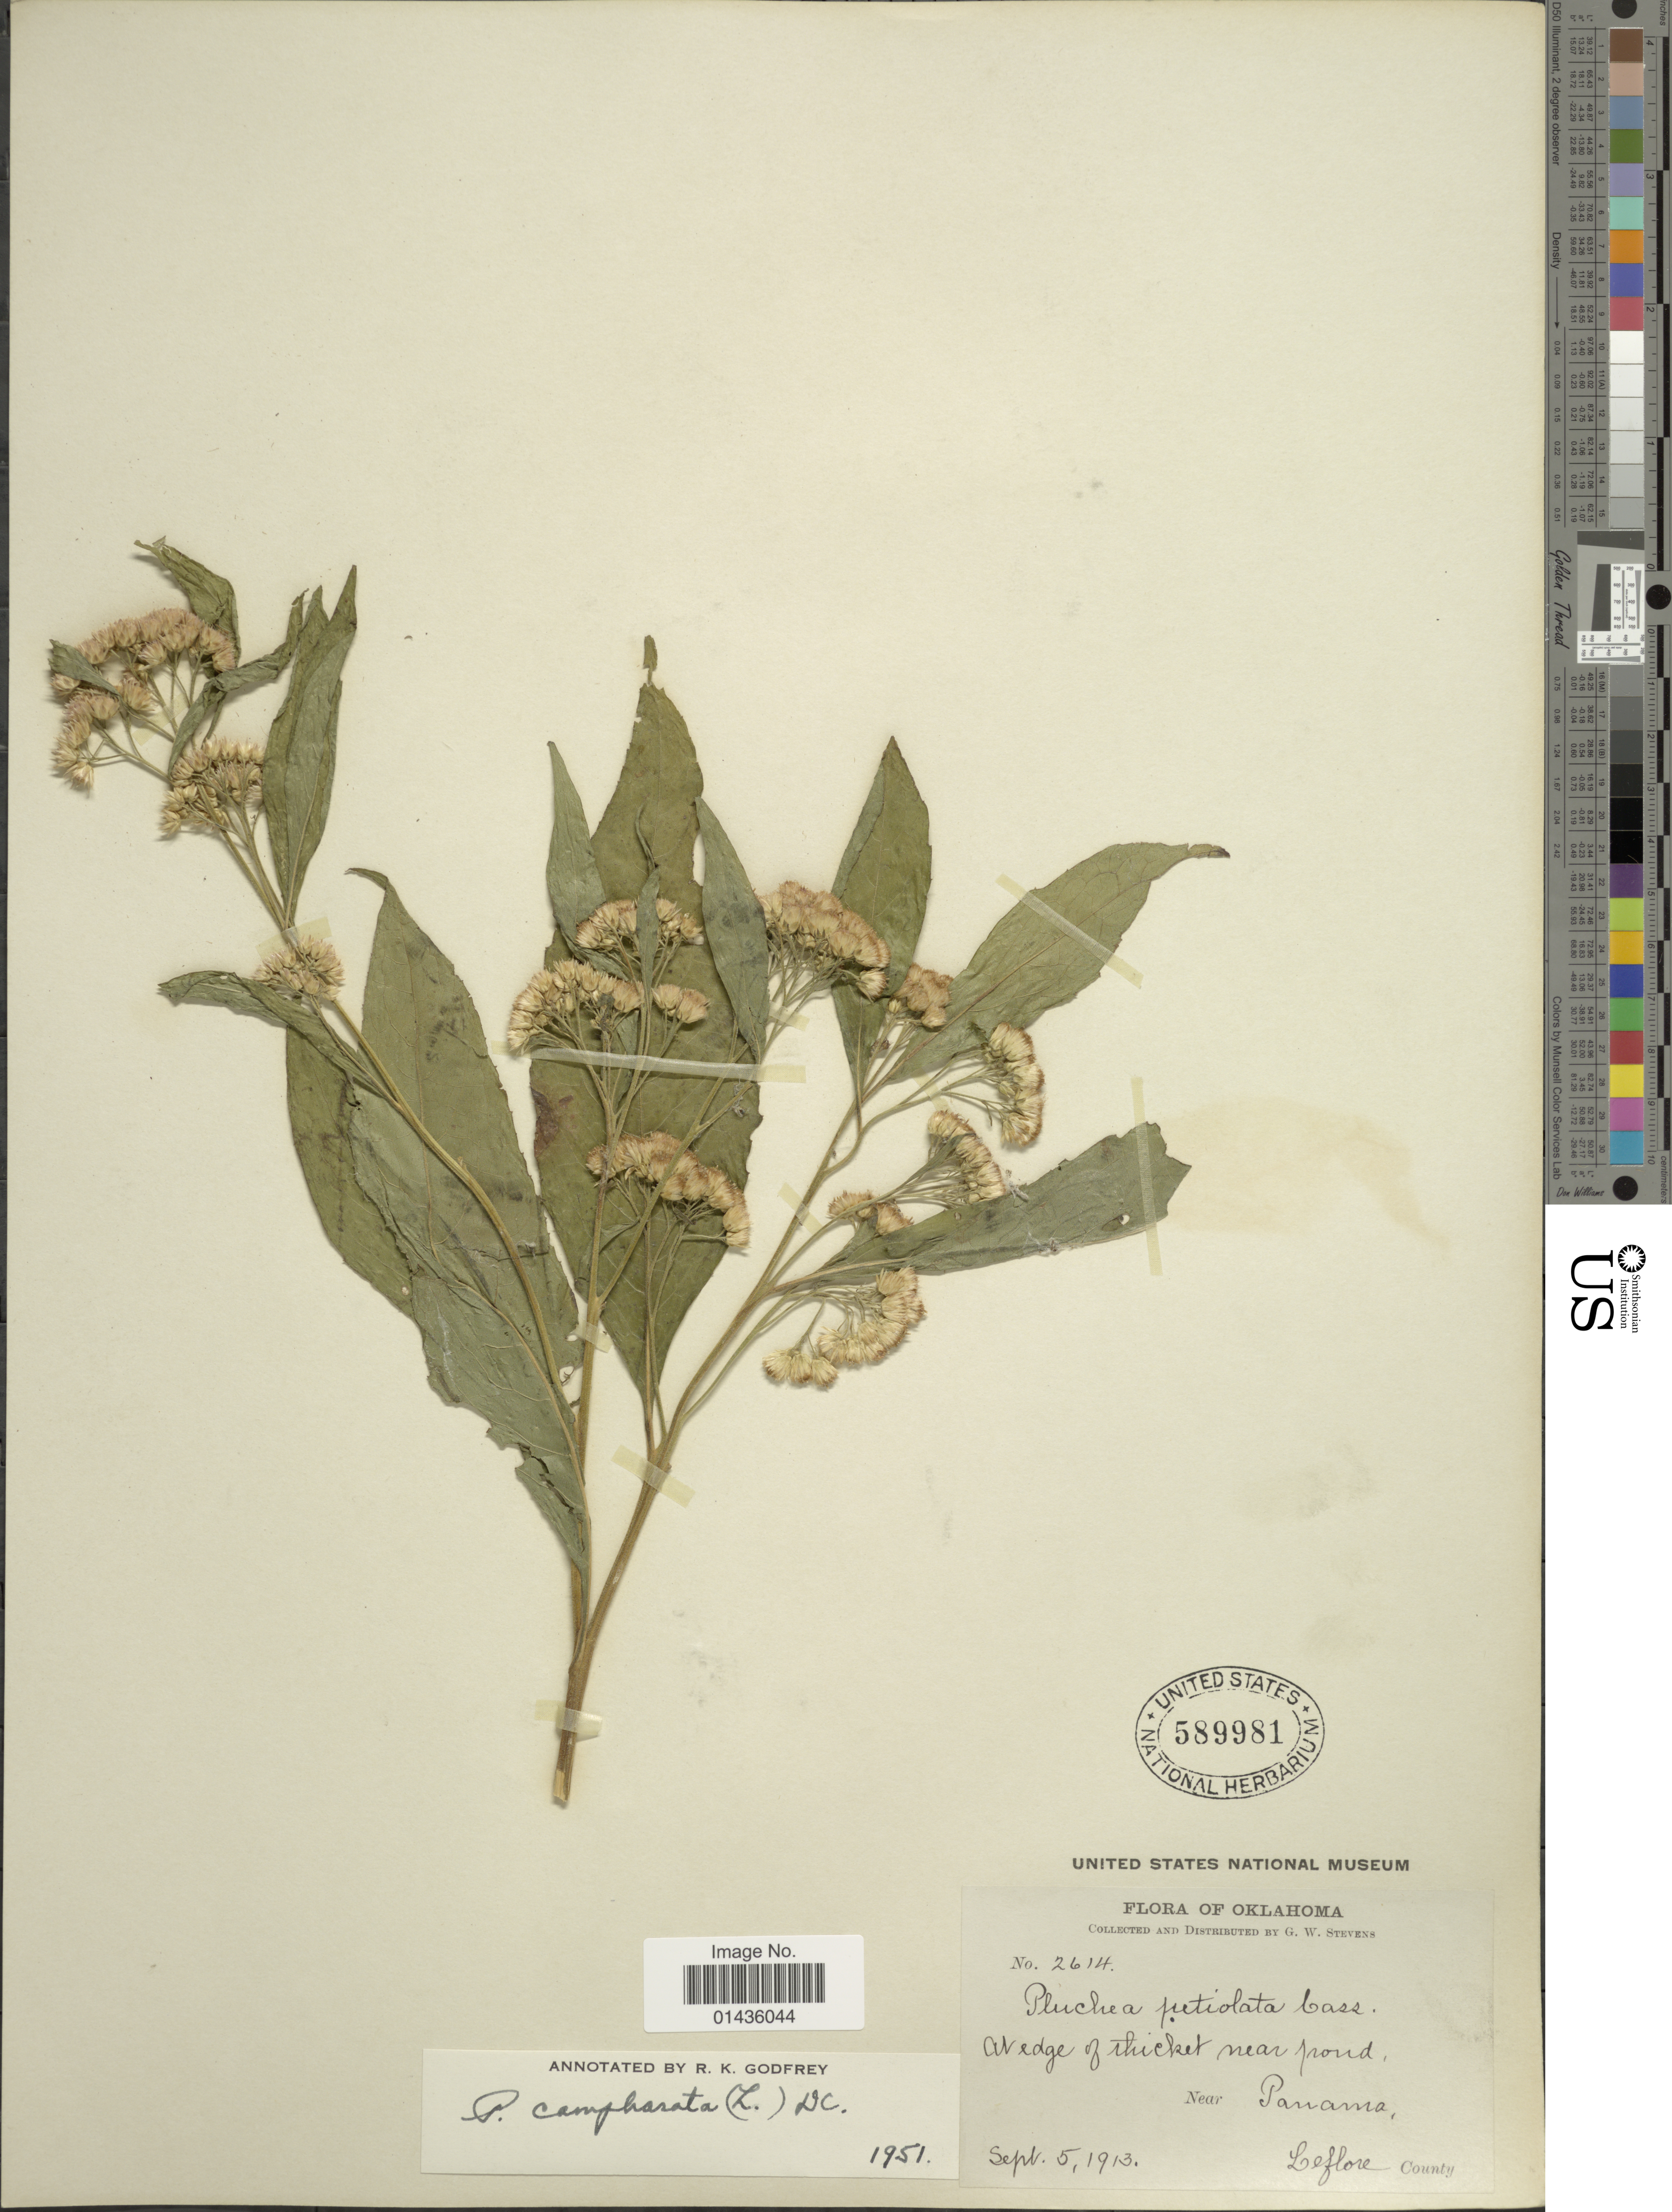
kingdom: Plantae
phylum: Tracheophyta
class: Magnoliopsida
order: Asterales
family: Asteraceae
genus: Pluchea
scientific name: Pluchea camphorata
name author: (L.) DC.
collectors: G. W. Stevens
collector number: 2614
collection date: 1913-09-05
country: United States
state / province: Oklahoma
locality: Near Panama, Leflore County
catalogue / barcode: US 589981